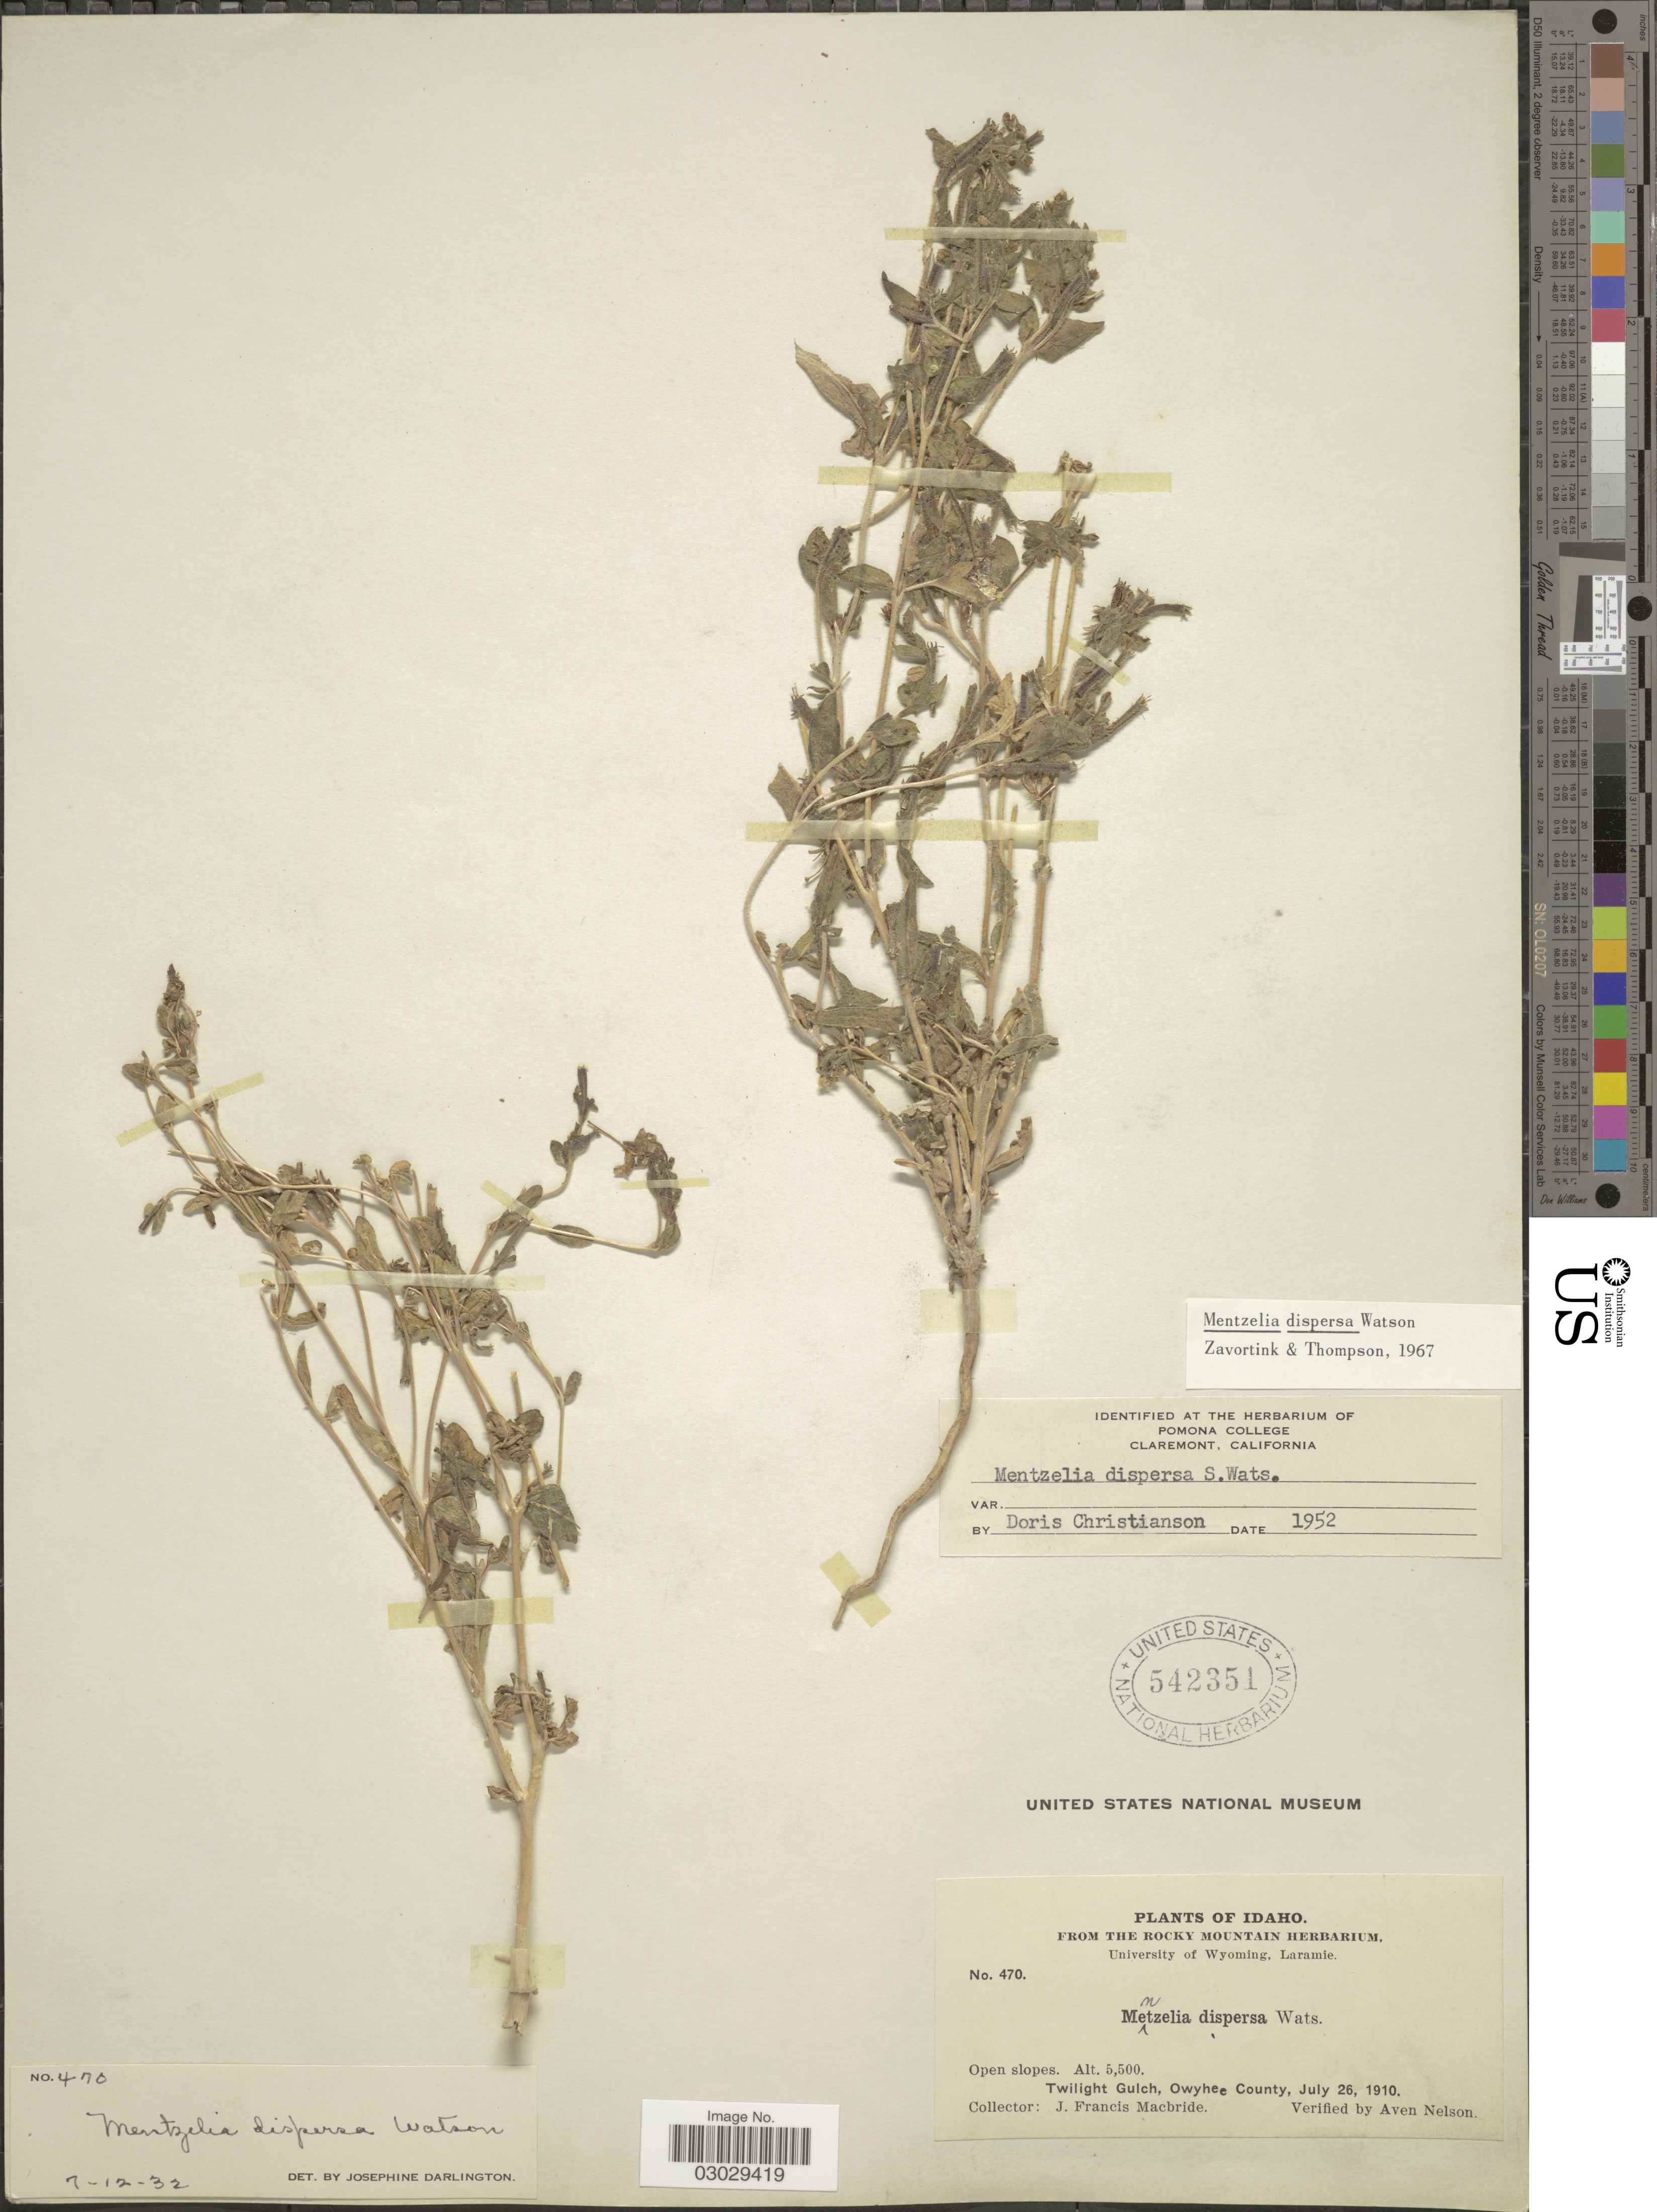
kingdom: Plantae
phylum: Tracheophyta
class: Magnoliopsida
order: Cornales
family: Loasaceae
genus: Mentzelia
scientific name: Mentzelia dispersa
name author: S. Watson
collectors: J. F. Macbride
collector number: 470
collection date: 1910-07-26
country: United States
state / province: Idaho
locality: Twilight Gulch, Owyhee County.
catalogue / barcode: US 542351